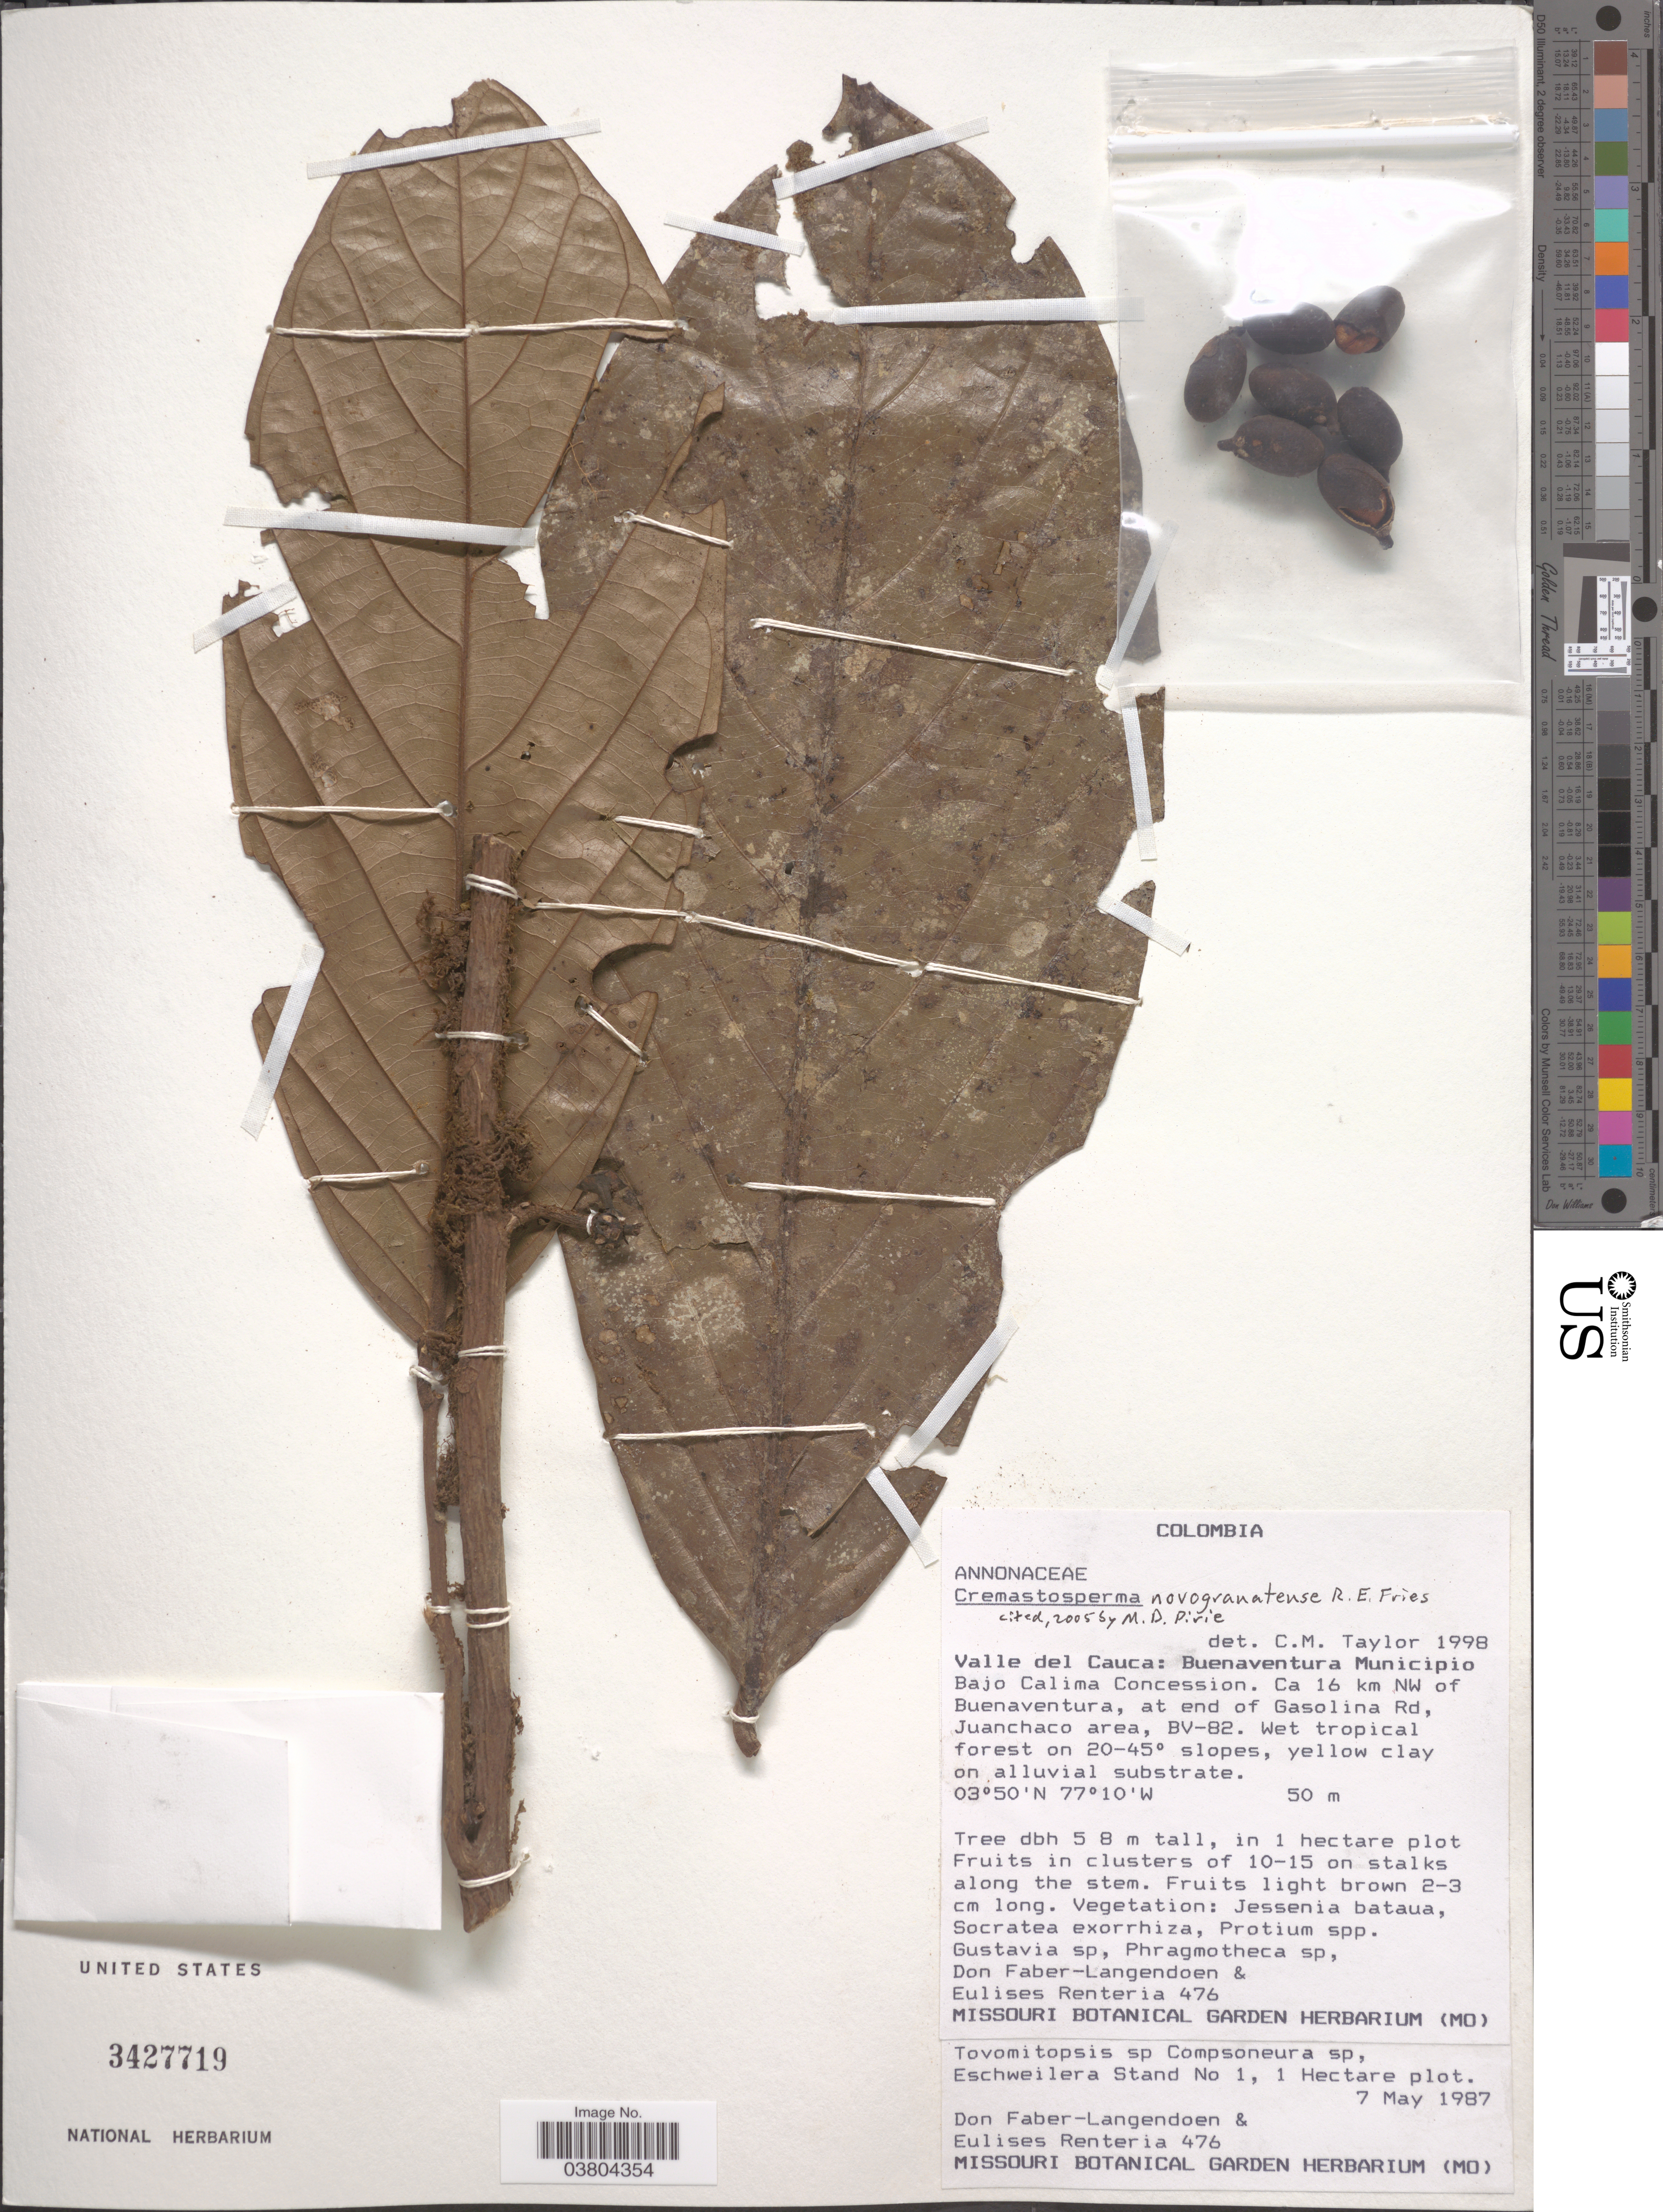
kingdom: Plantae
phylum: Tracheophyta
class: Magnoliopsida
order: Magnoliales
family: Annonaceae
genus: Cremastosperma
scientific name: Cremastosperma novogranatense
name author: R.E. Fr.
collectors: D. Faber-Langendoen & E. Renteria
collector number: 476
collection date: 1987-05-07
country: Colombia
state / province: Valle del Cauca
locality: Buenaventura Municipio. Bajo Calima Concession. Ca 16 km NW of Buenaventura, at end of Gasolina Rd, Juanchaco area, BV-82. Wet tropical forest on 20-45° slopes.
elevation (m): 50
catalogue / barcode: US 3427719